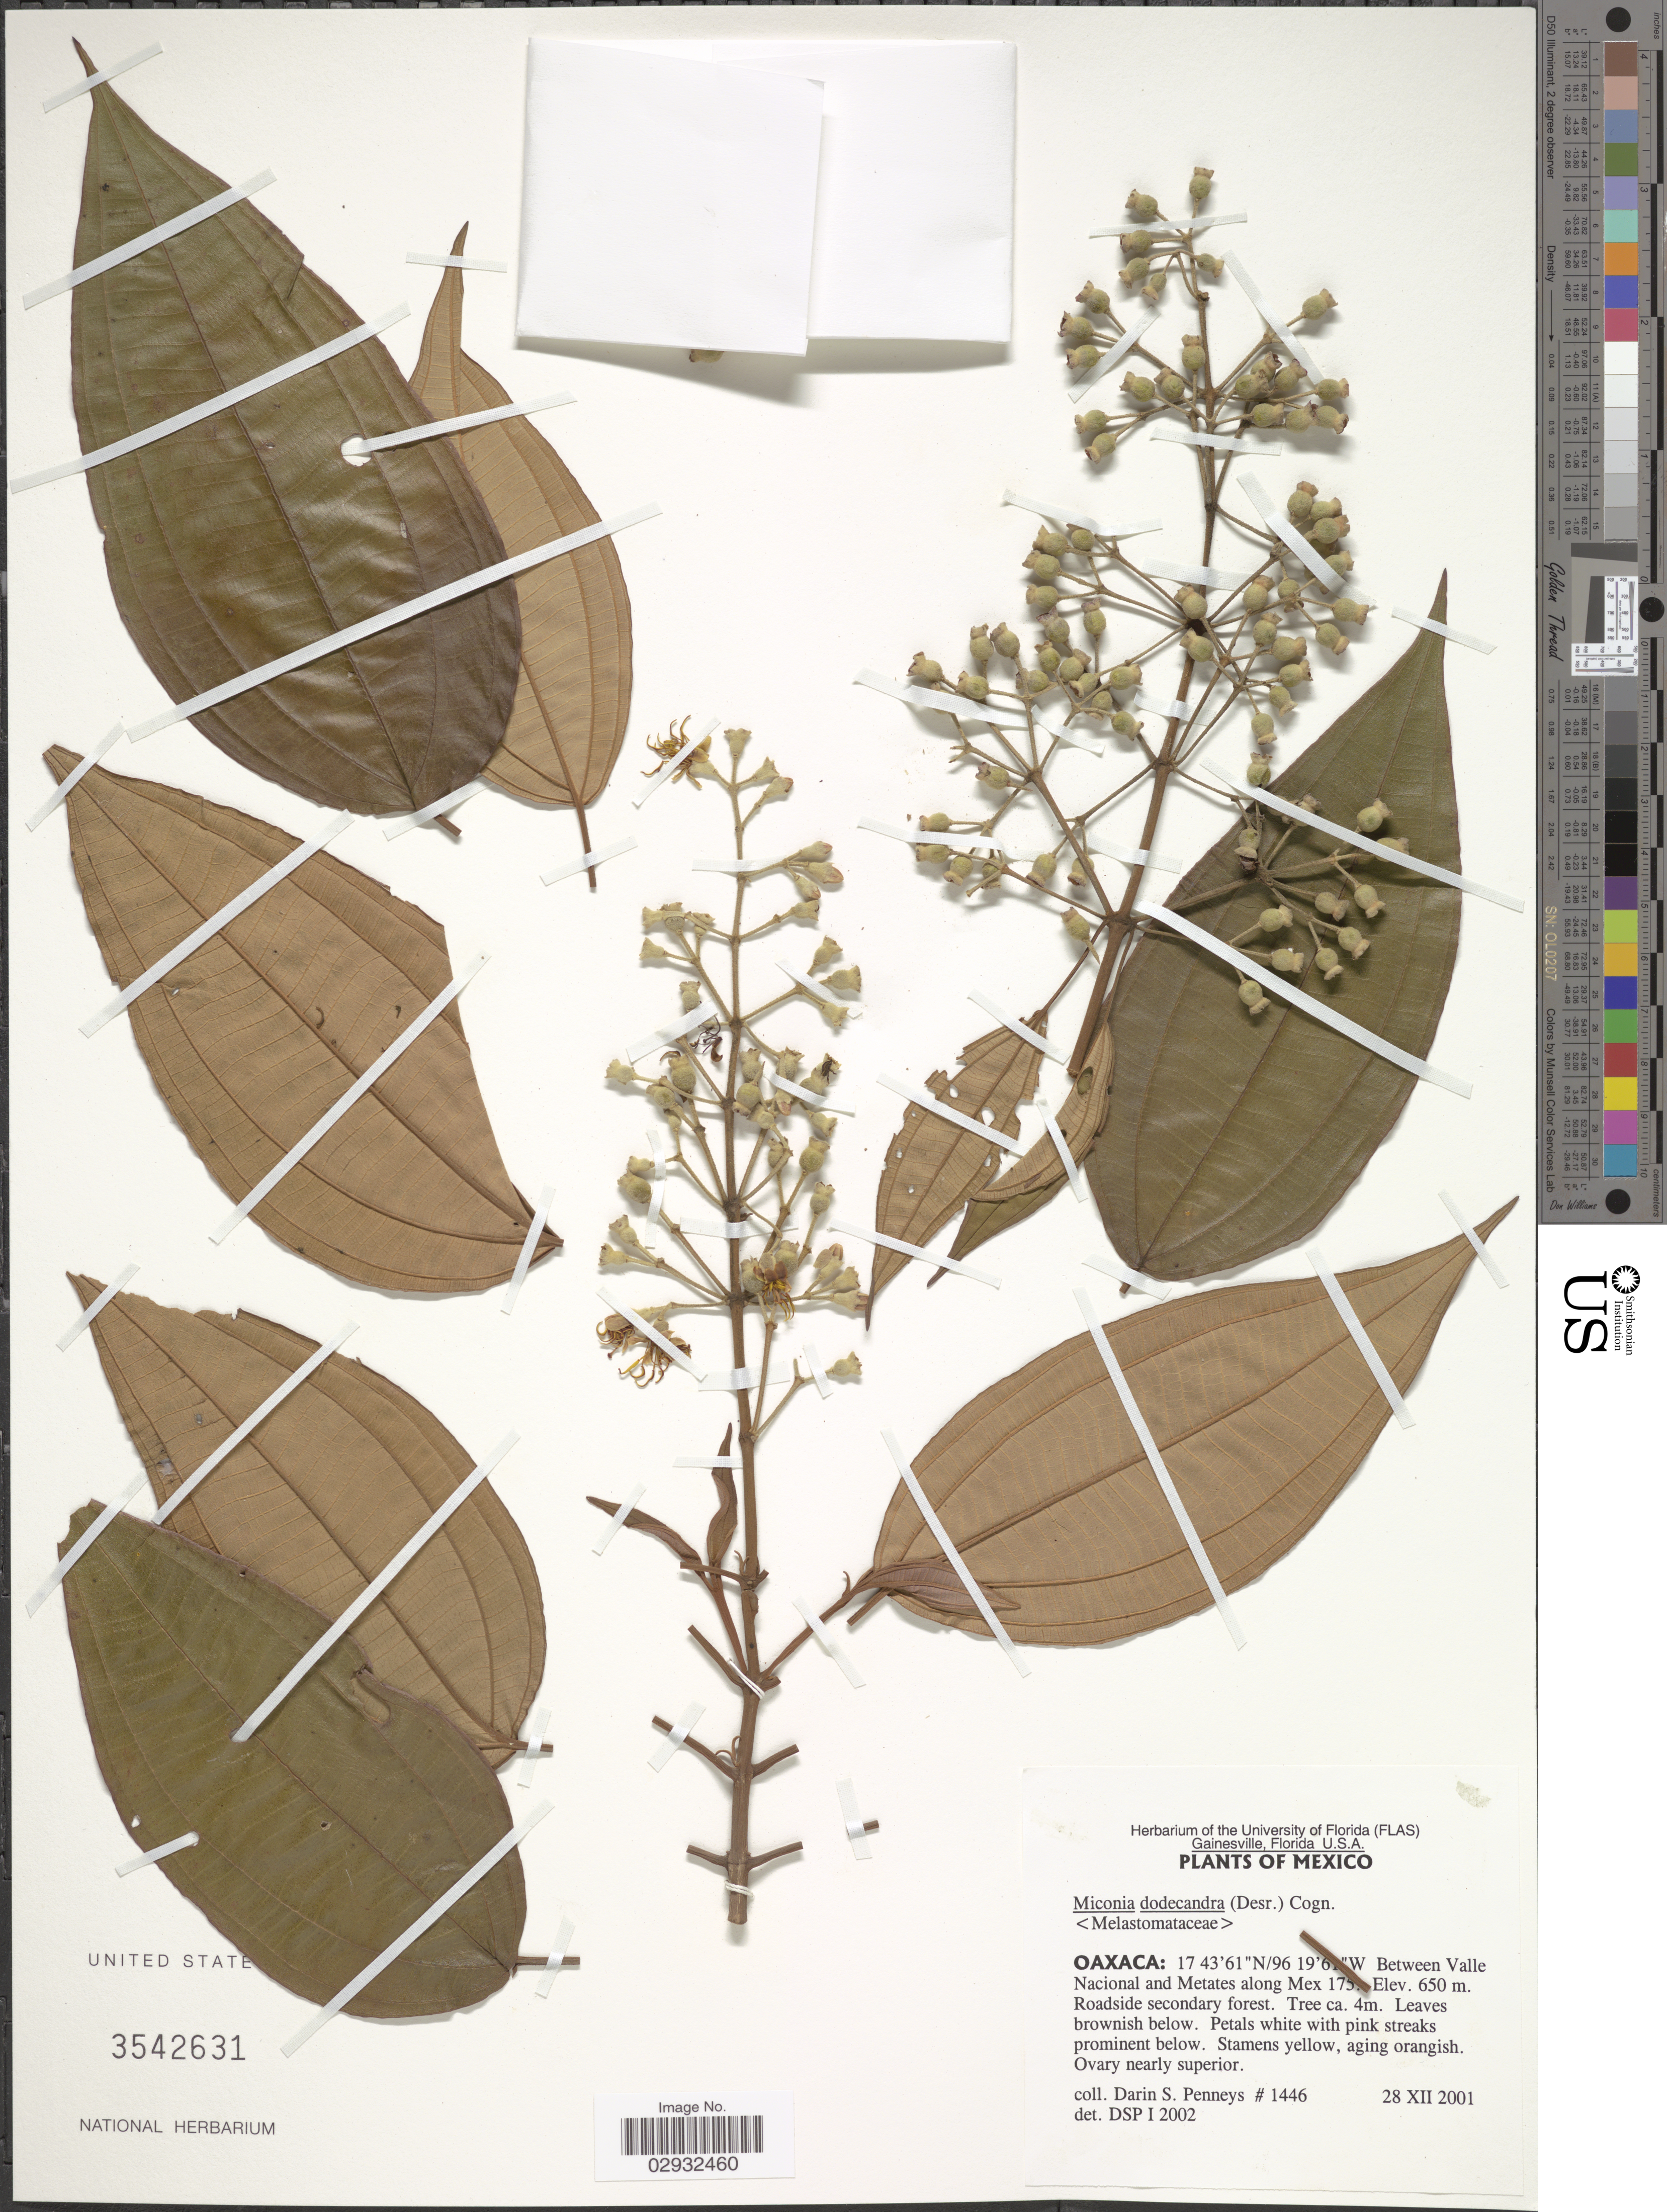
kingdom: Plantae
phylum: Tracheophyta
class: Magnoliopsida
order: Myrtales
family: Melastomataceae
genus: Miconia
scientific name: Miconia dodecandra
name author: Cogn.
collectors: D. S. Penneys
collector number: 1446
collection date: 2001-12-28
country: Mexico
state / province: Oaxaca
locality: Between Valle Nacional and Metates along Mex 175.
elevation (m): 650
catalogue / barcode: US 3542631